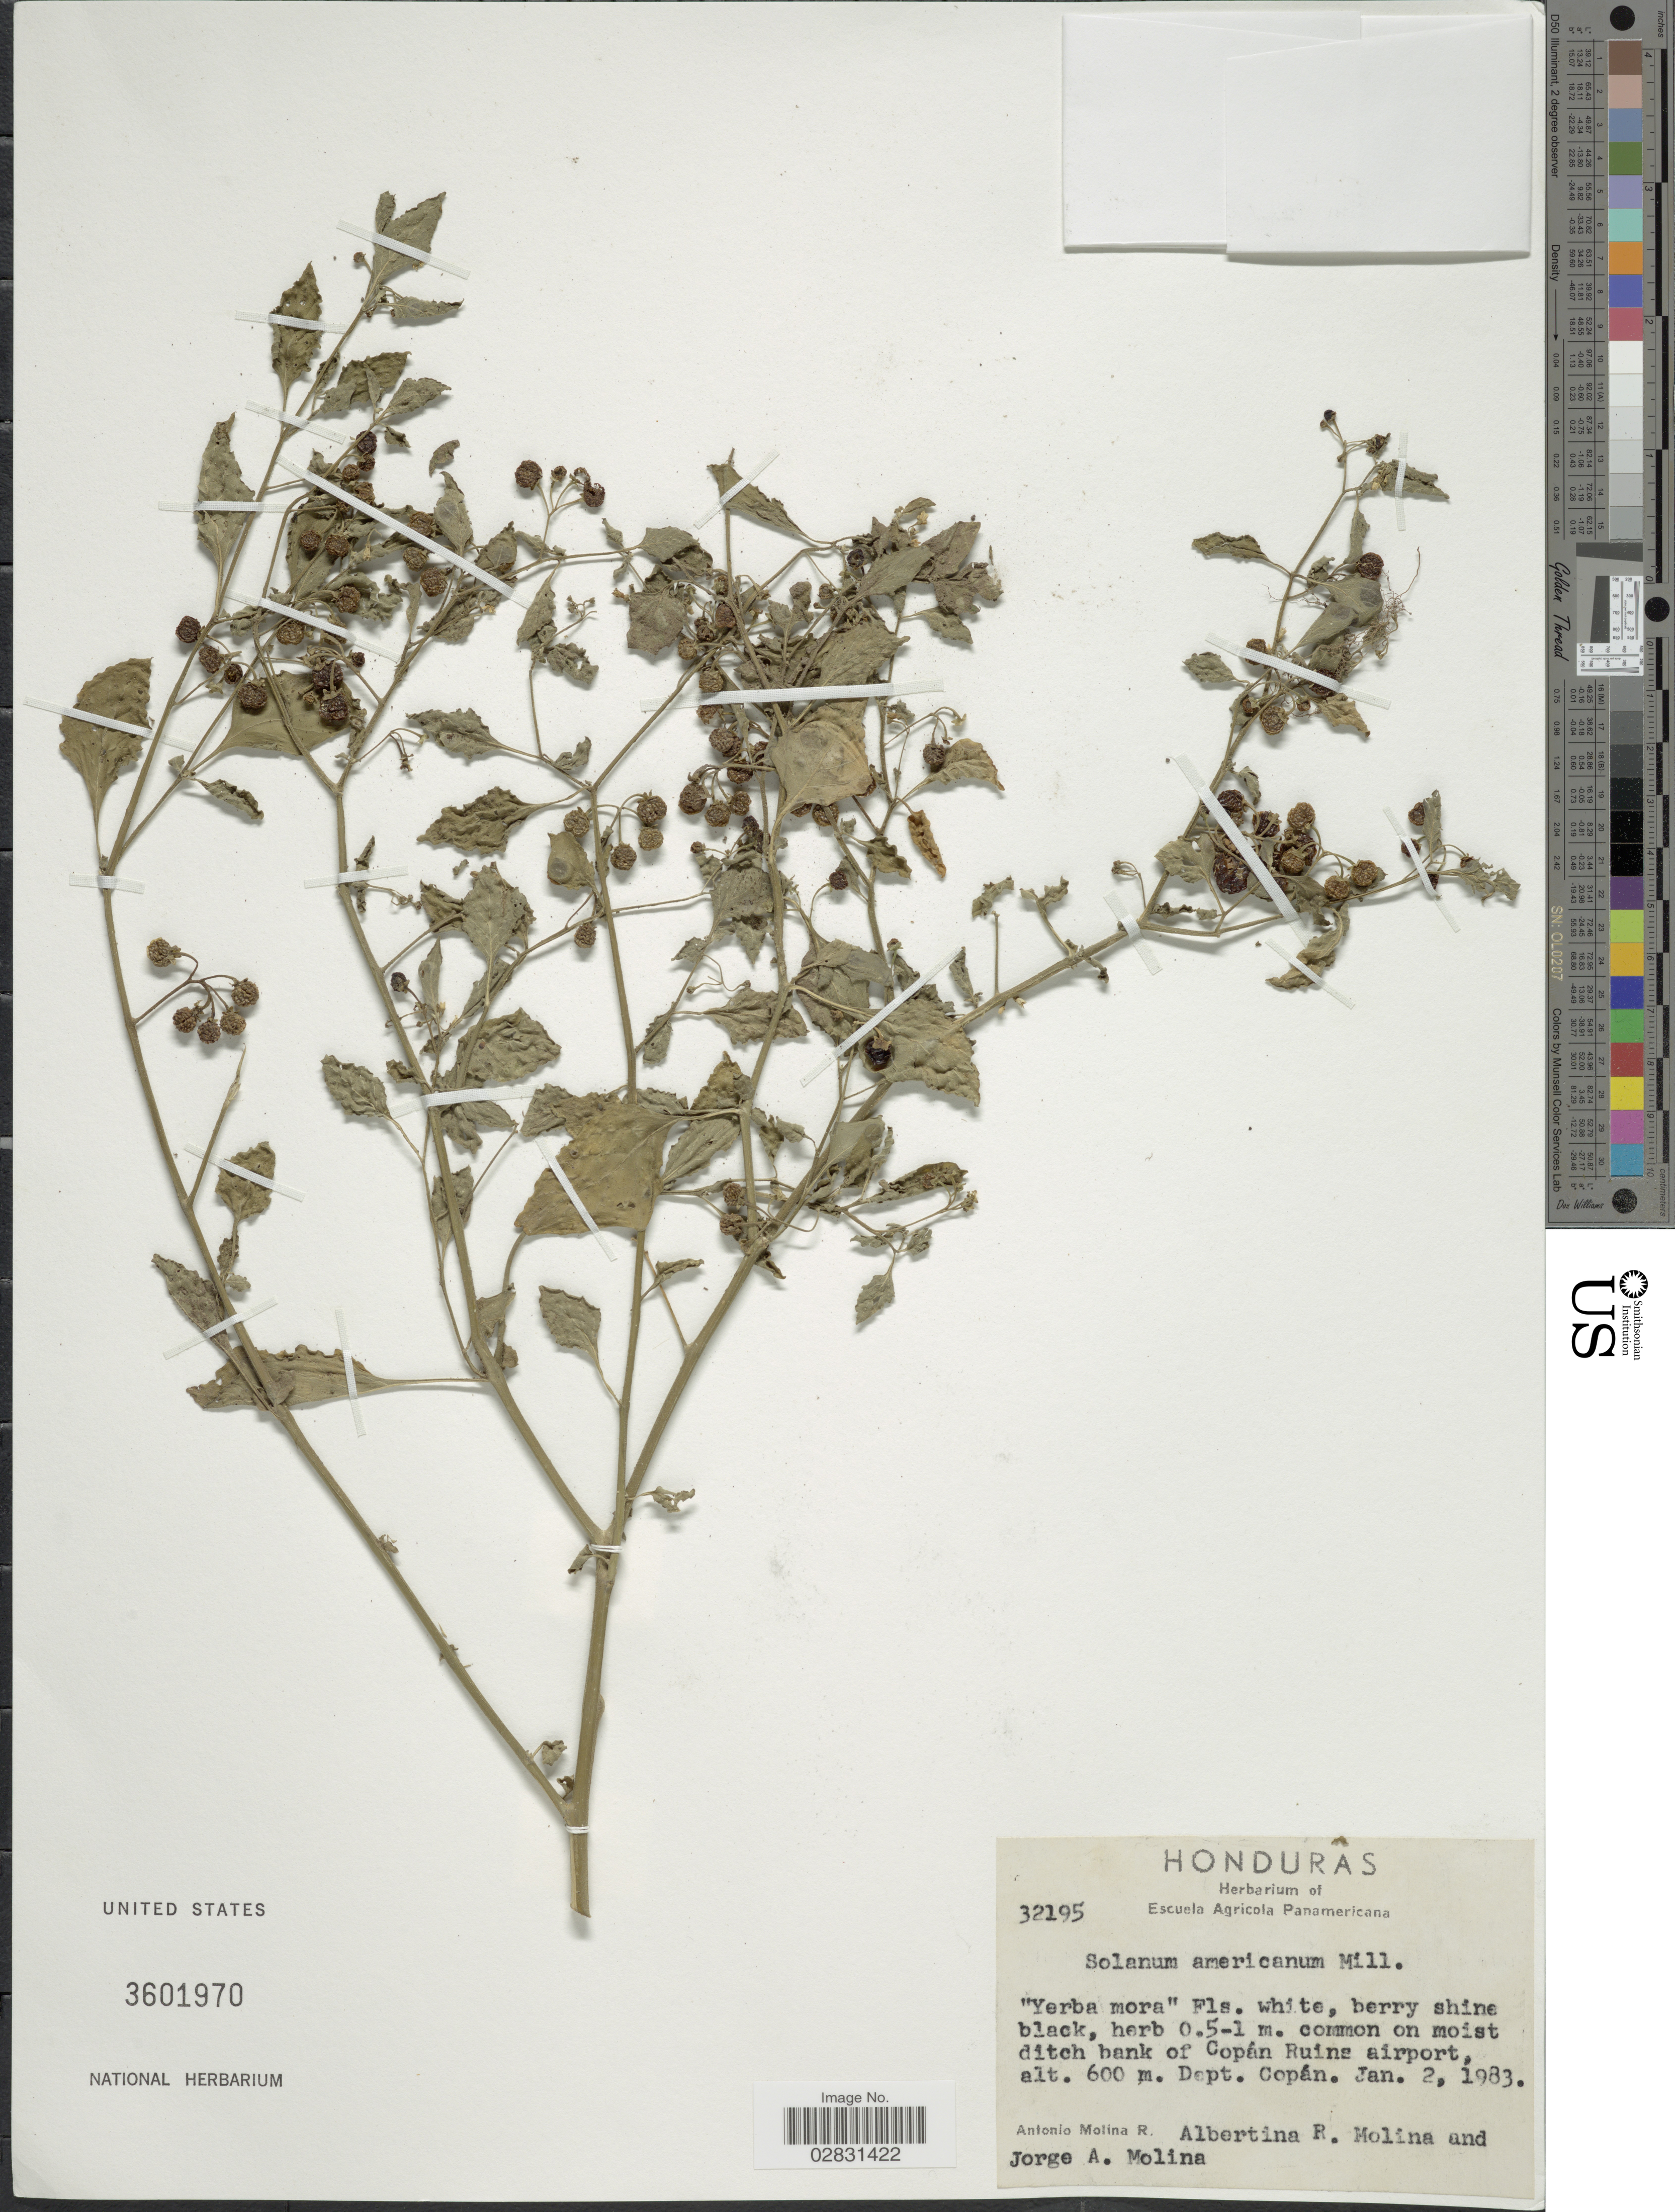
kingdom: Plantae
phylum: Tracheophyta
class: Magnoliopsida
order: Solanales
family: Solanaceae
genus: Solanum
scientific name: Solanum americanum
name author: Mill.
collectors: A. Molina R., A. R. Molina & J. A. Molina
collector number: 32195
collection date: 1983-01-02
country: Honduras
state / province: Copán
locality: Common on moist ditch bank of Copán Ruins airport, Dept. Copán.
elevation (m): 600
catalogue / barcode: US 3601970